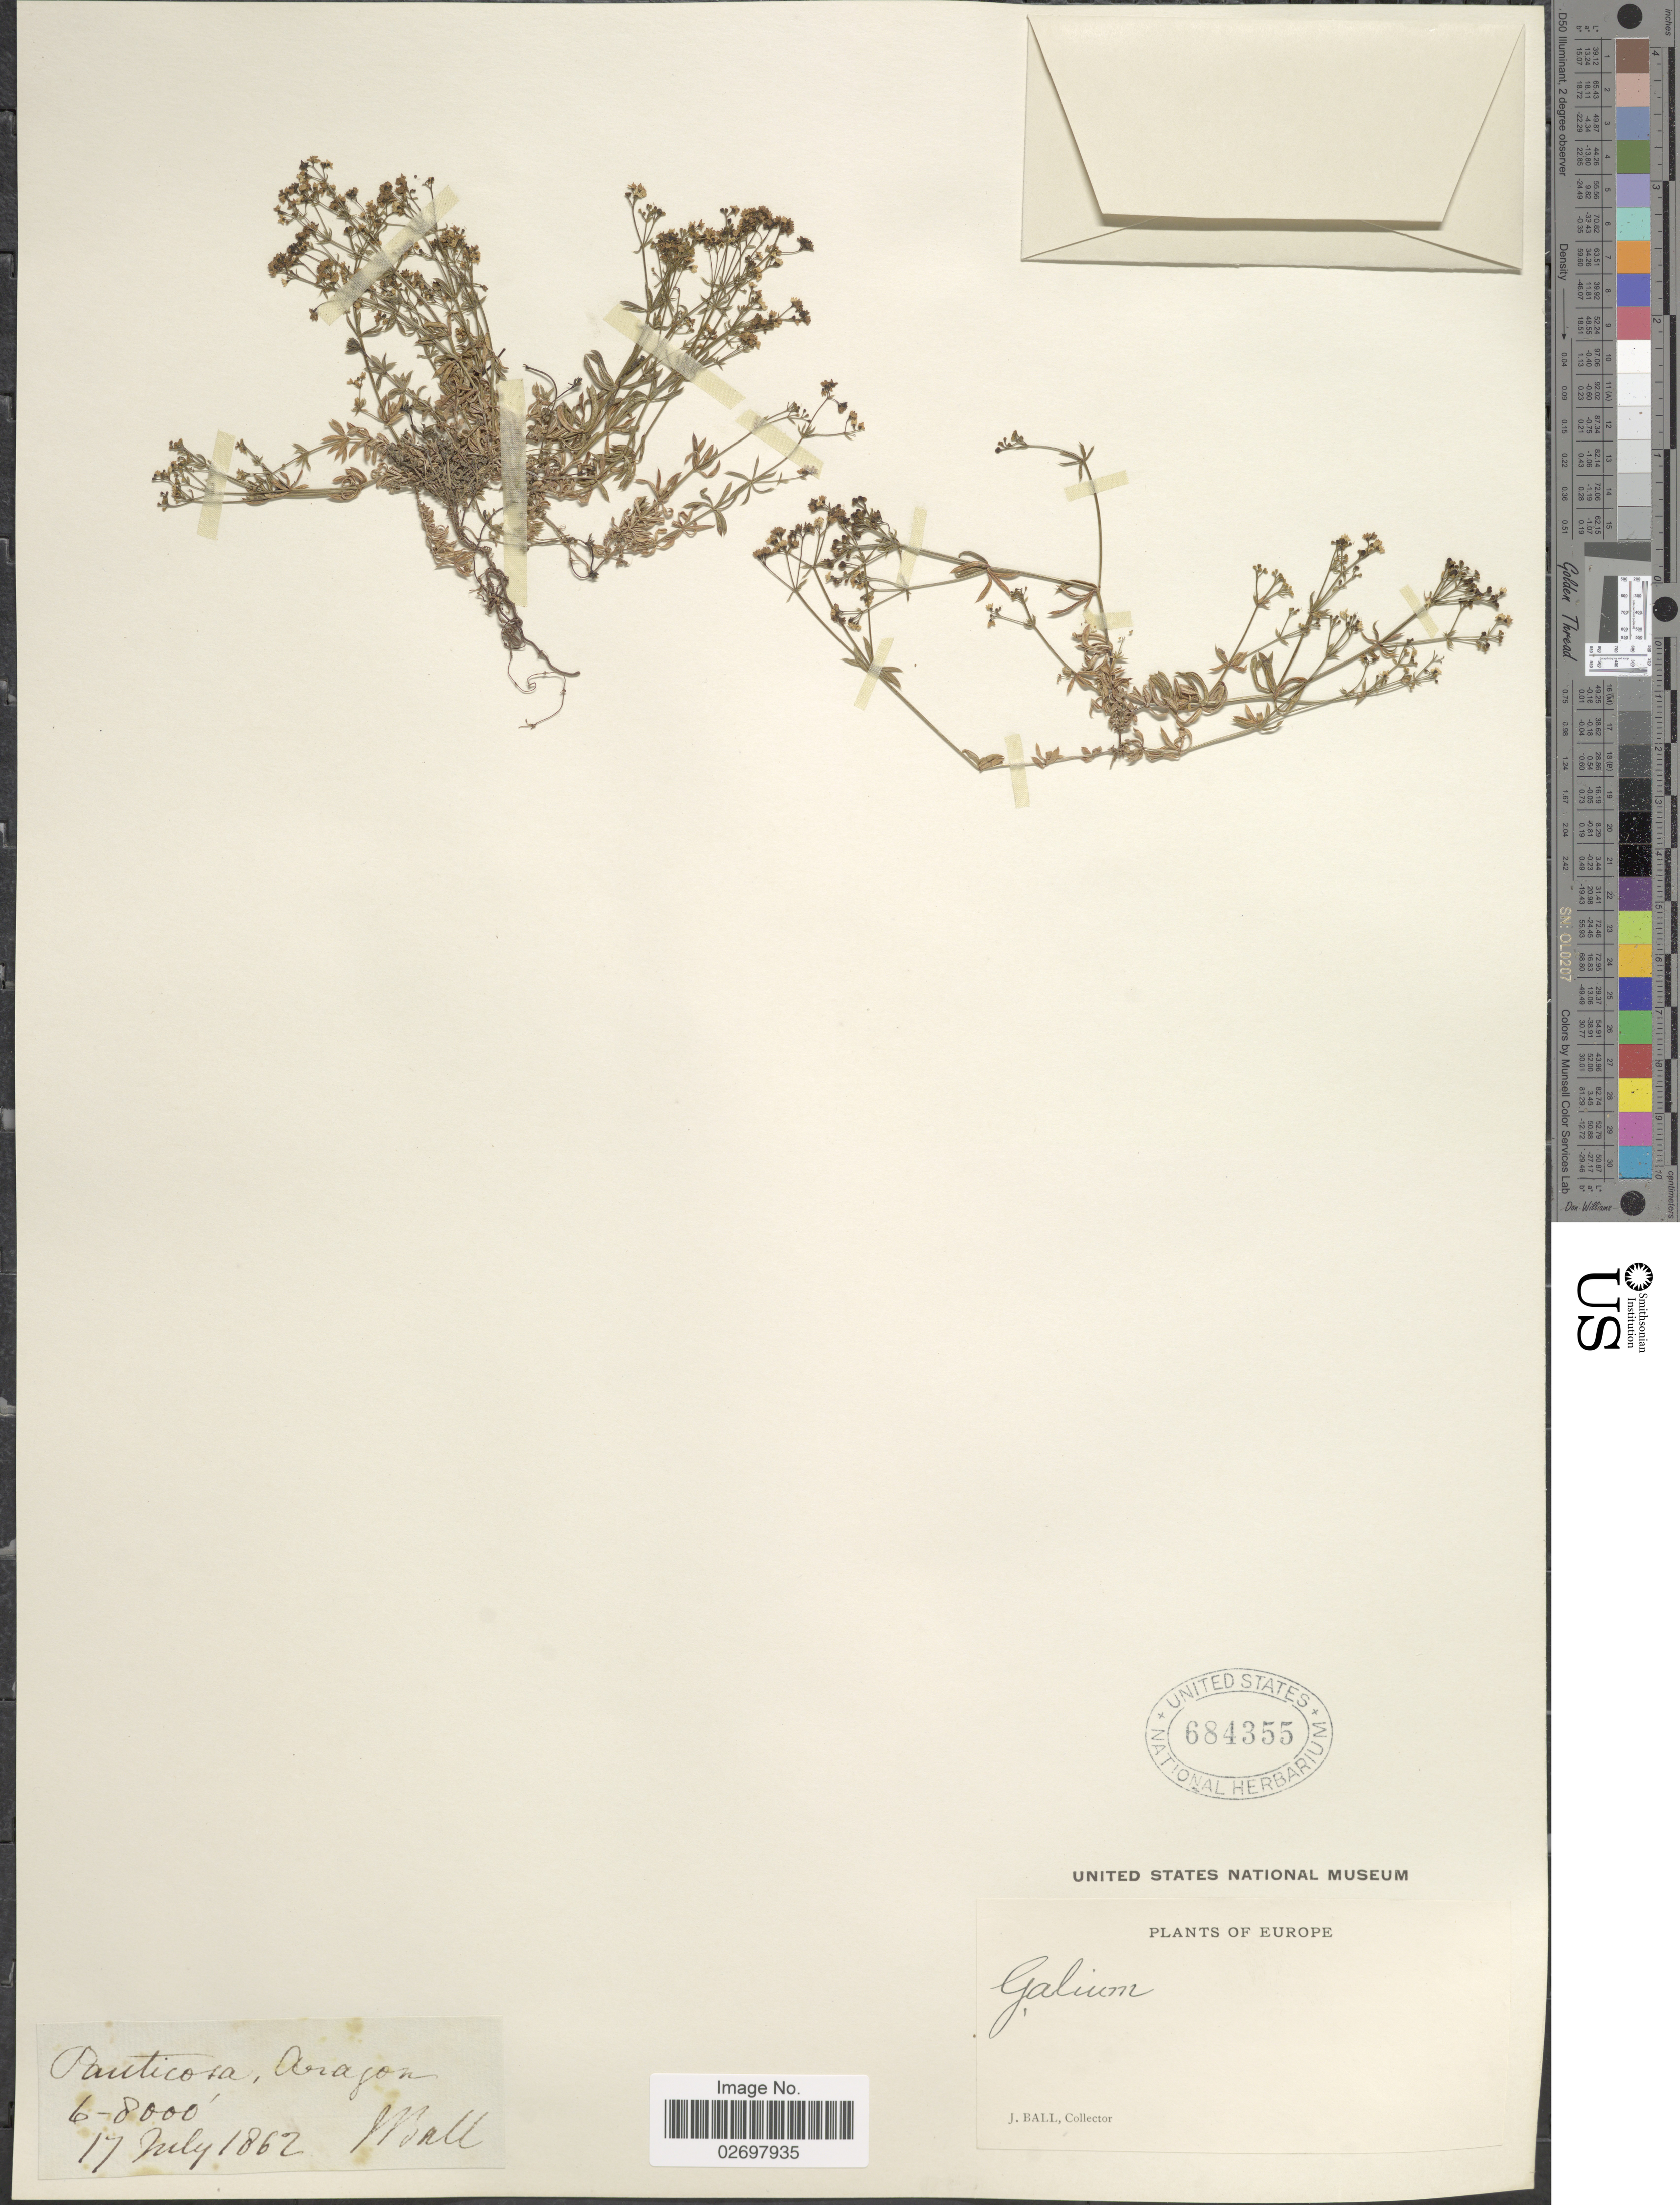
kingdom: Plantae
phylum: Tracheophyta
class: Magnoliopsida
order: Gentianales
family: Rubiaceae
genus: Galium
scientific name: Galium sp.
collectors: J. Ball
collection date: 1862-07-17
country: Spain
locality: Europe, Pauticosa, Aragon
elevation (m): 1829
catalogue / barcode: US 684355